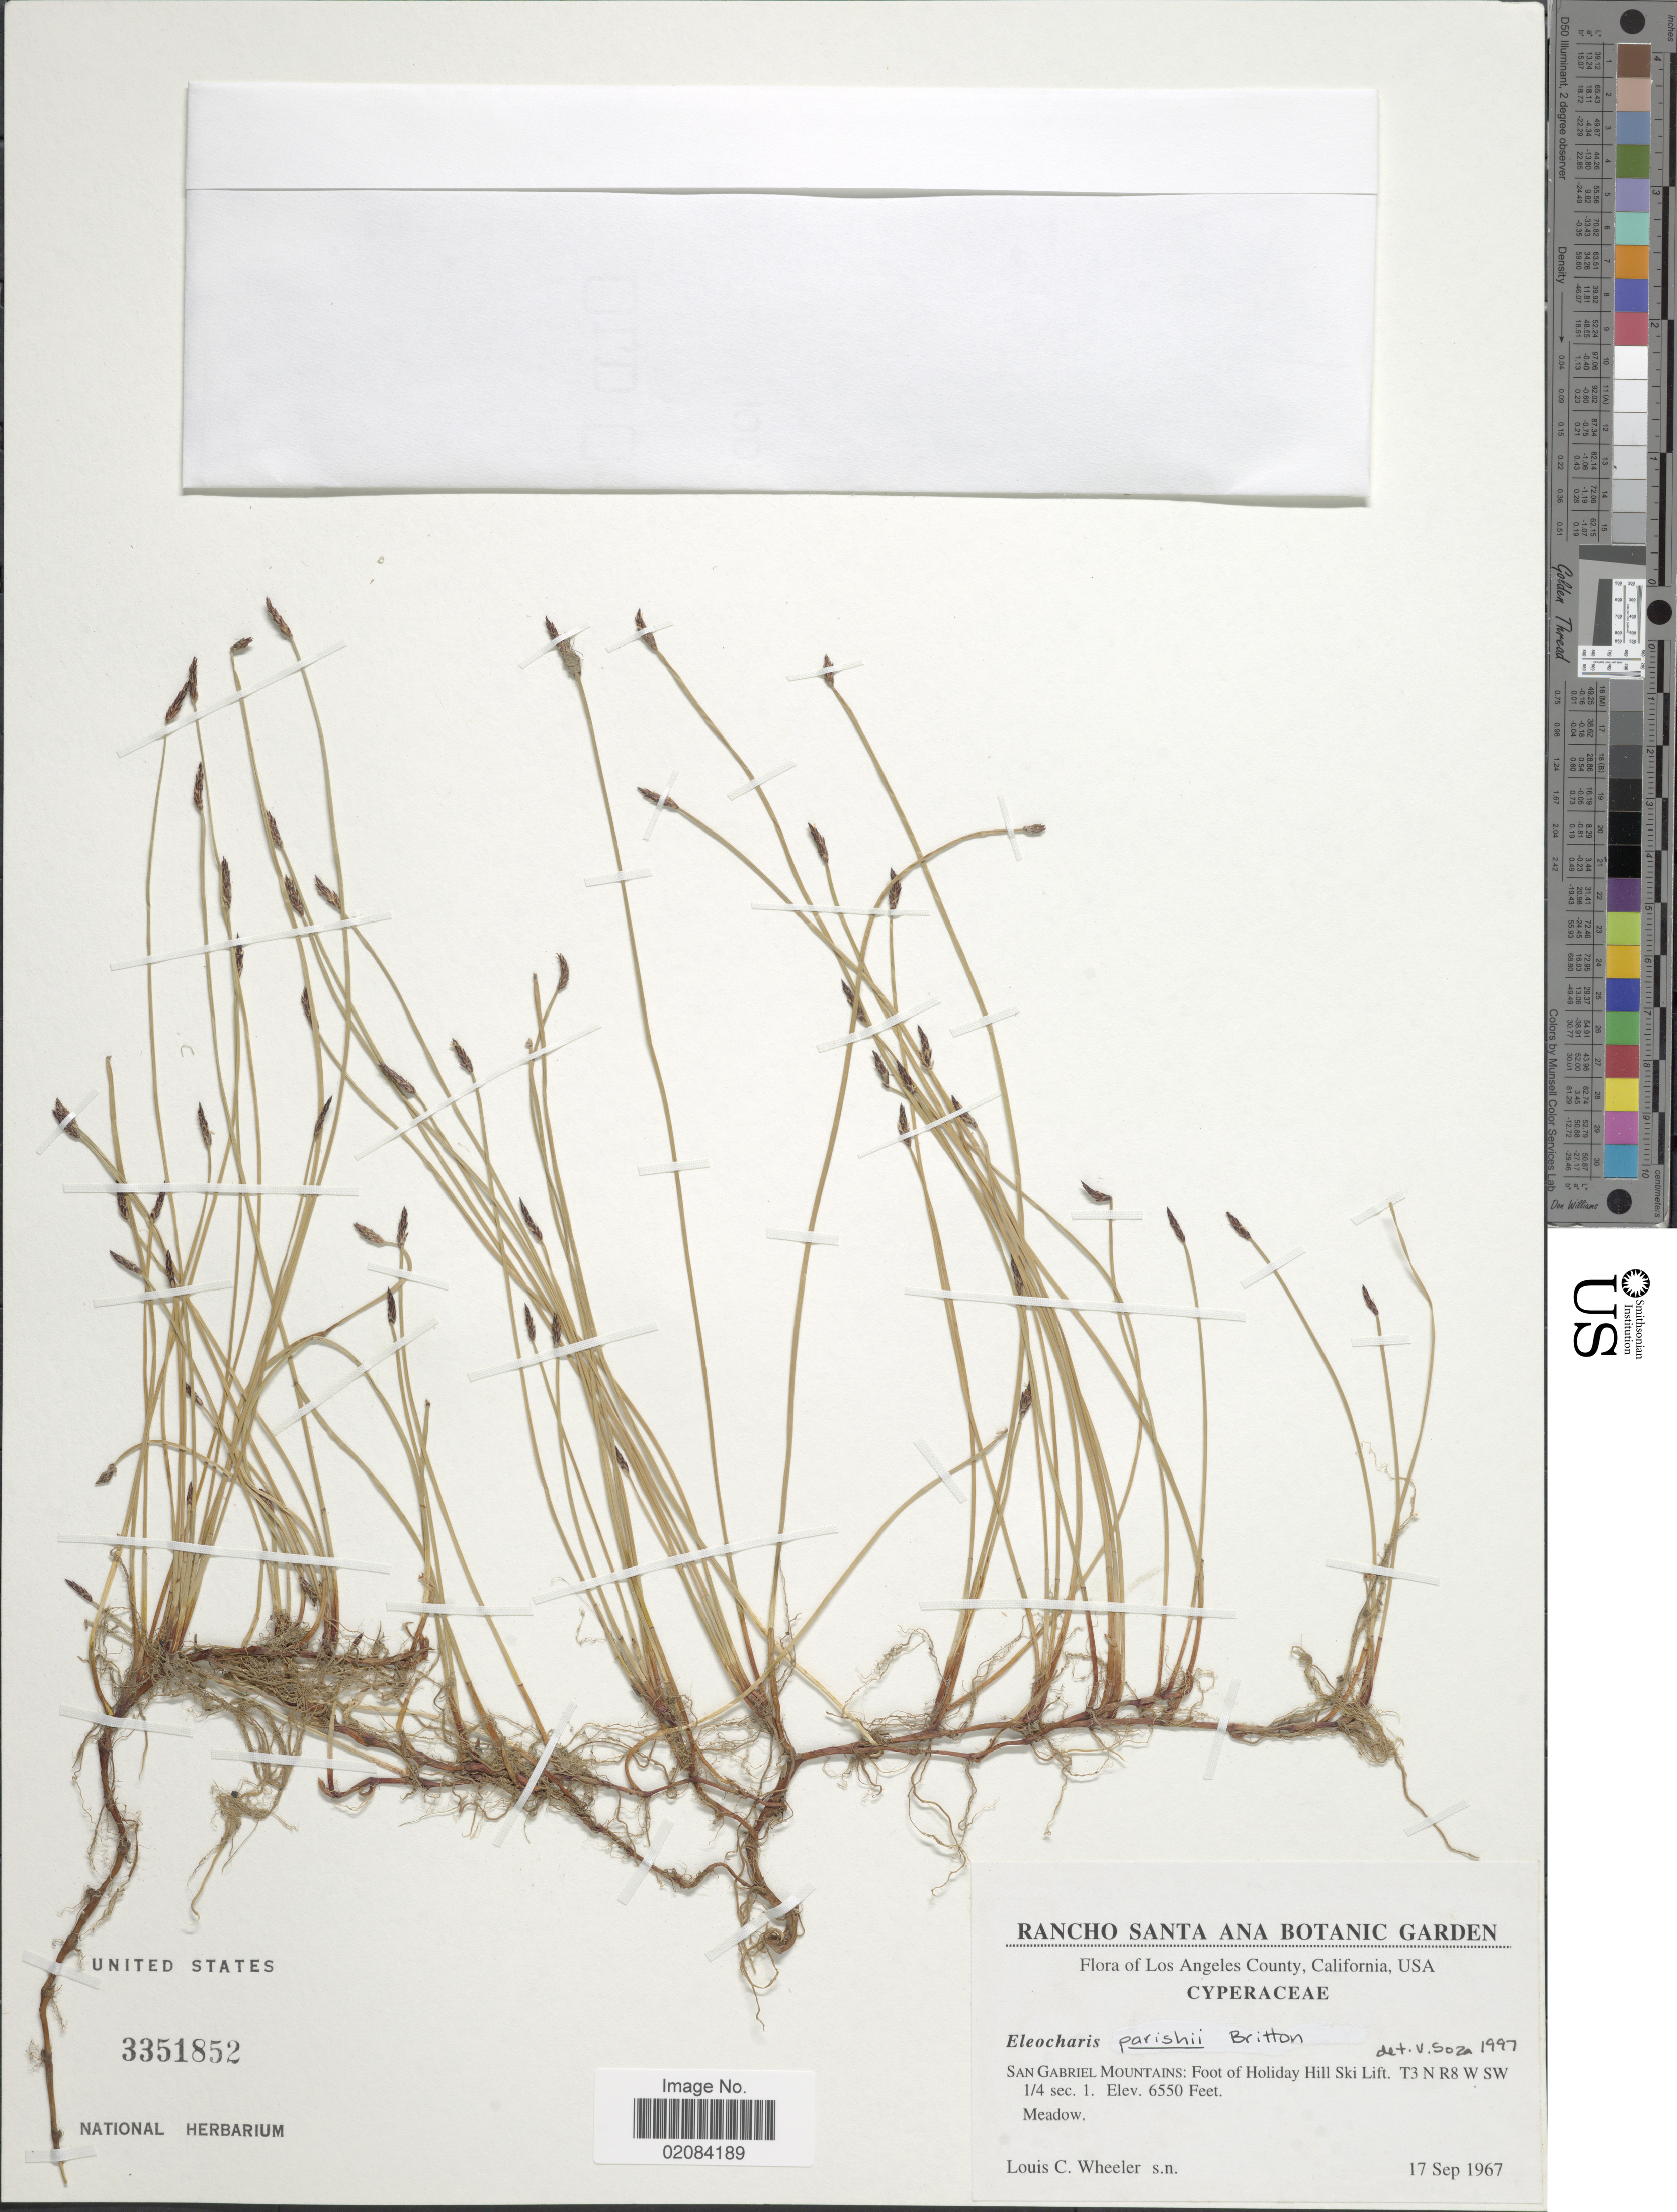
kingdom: Plantae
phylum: Tracheophyta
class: Liliopsida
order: Poales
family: Cyperaceae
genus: Eleocharis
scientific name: Eleocharis parishii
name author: Britton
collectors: L. C. Wheeler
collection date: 1967-09-17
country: United States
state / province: California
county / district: Los Angeles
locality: Los Angeles County, San Gabriel Mountains: Foot of Holiday Hill Ski Lift. T3 N R8 W SW 1/4 sec.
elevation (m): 1996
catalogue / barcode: US 3351852